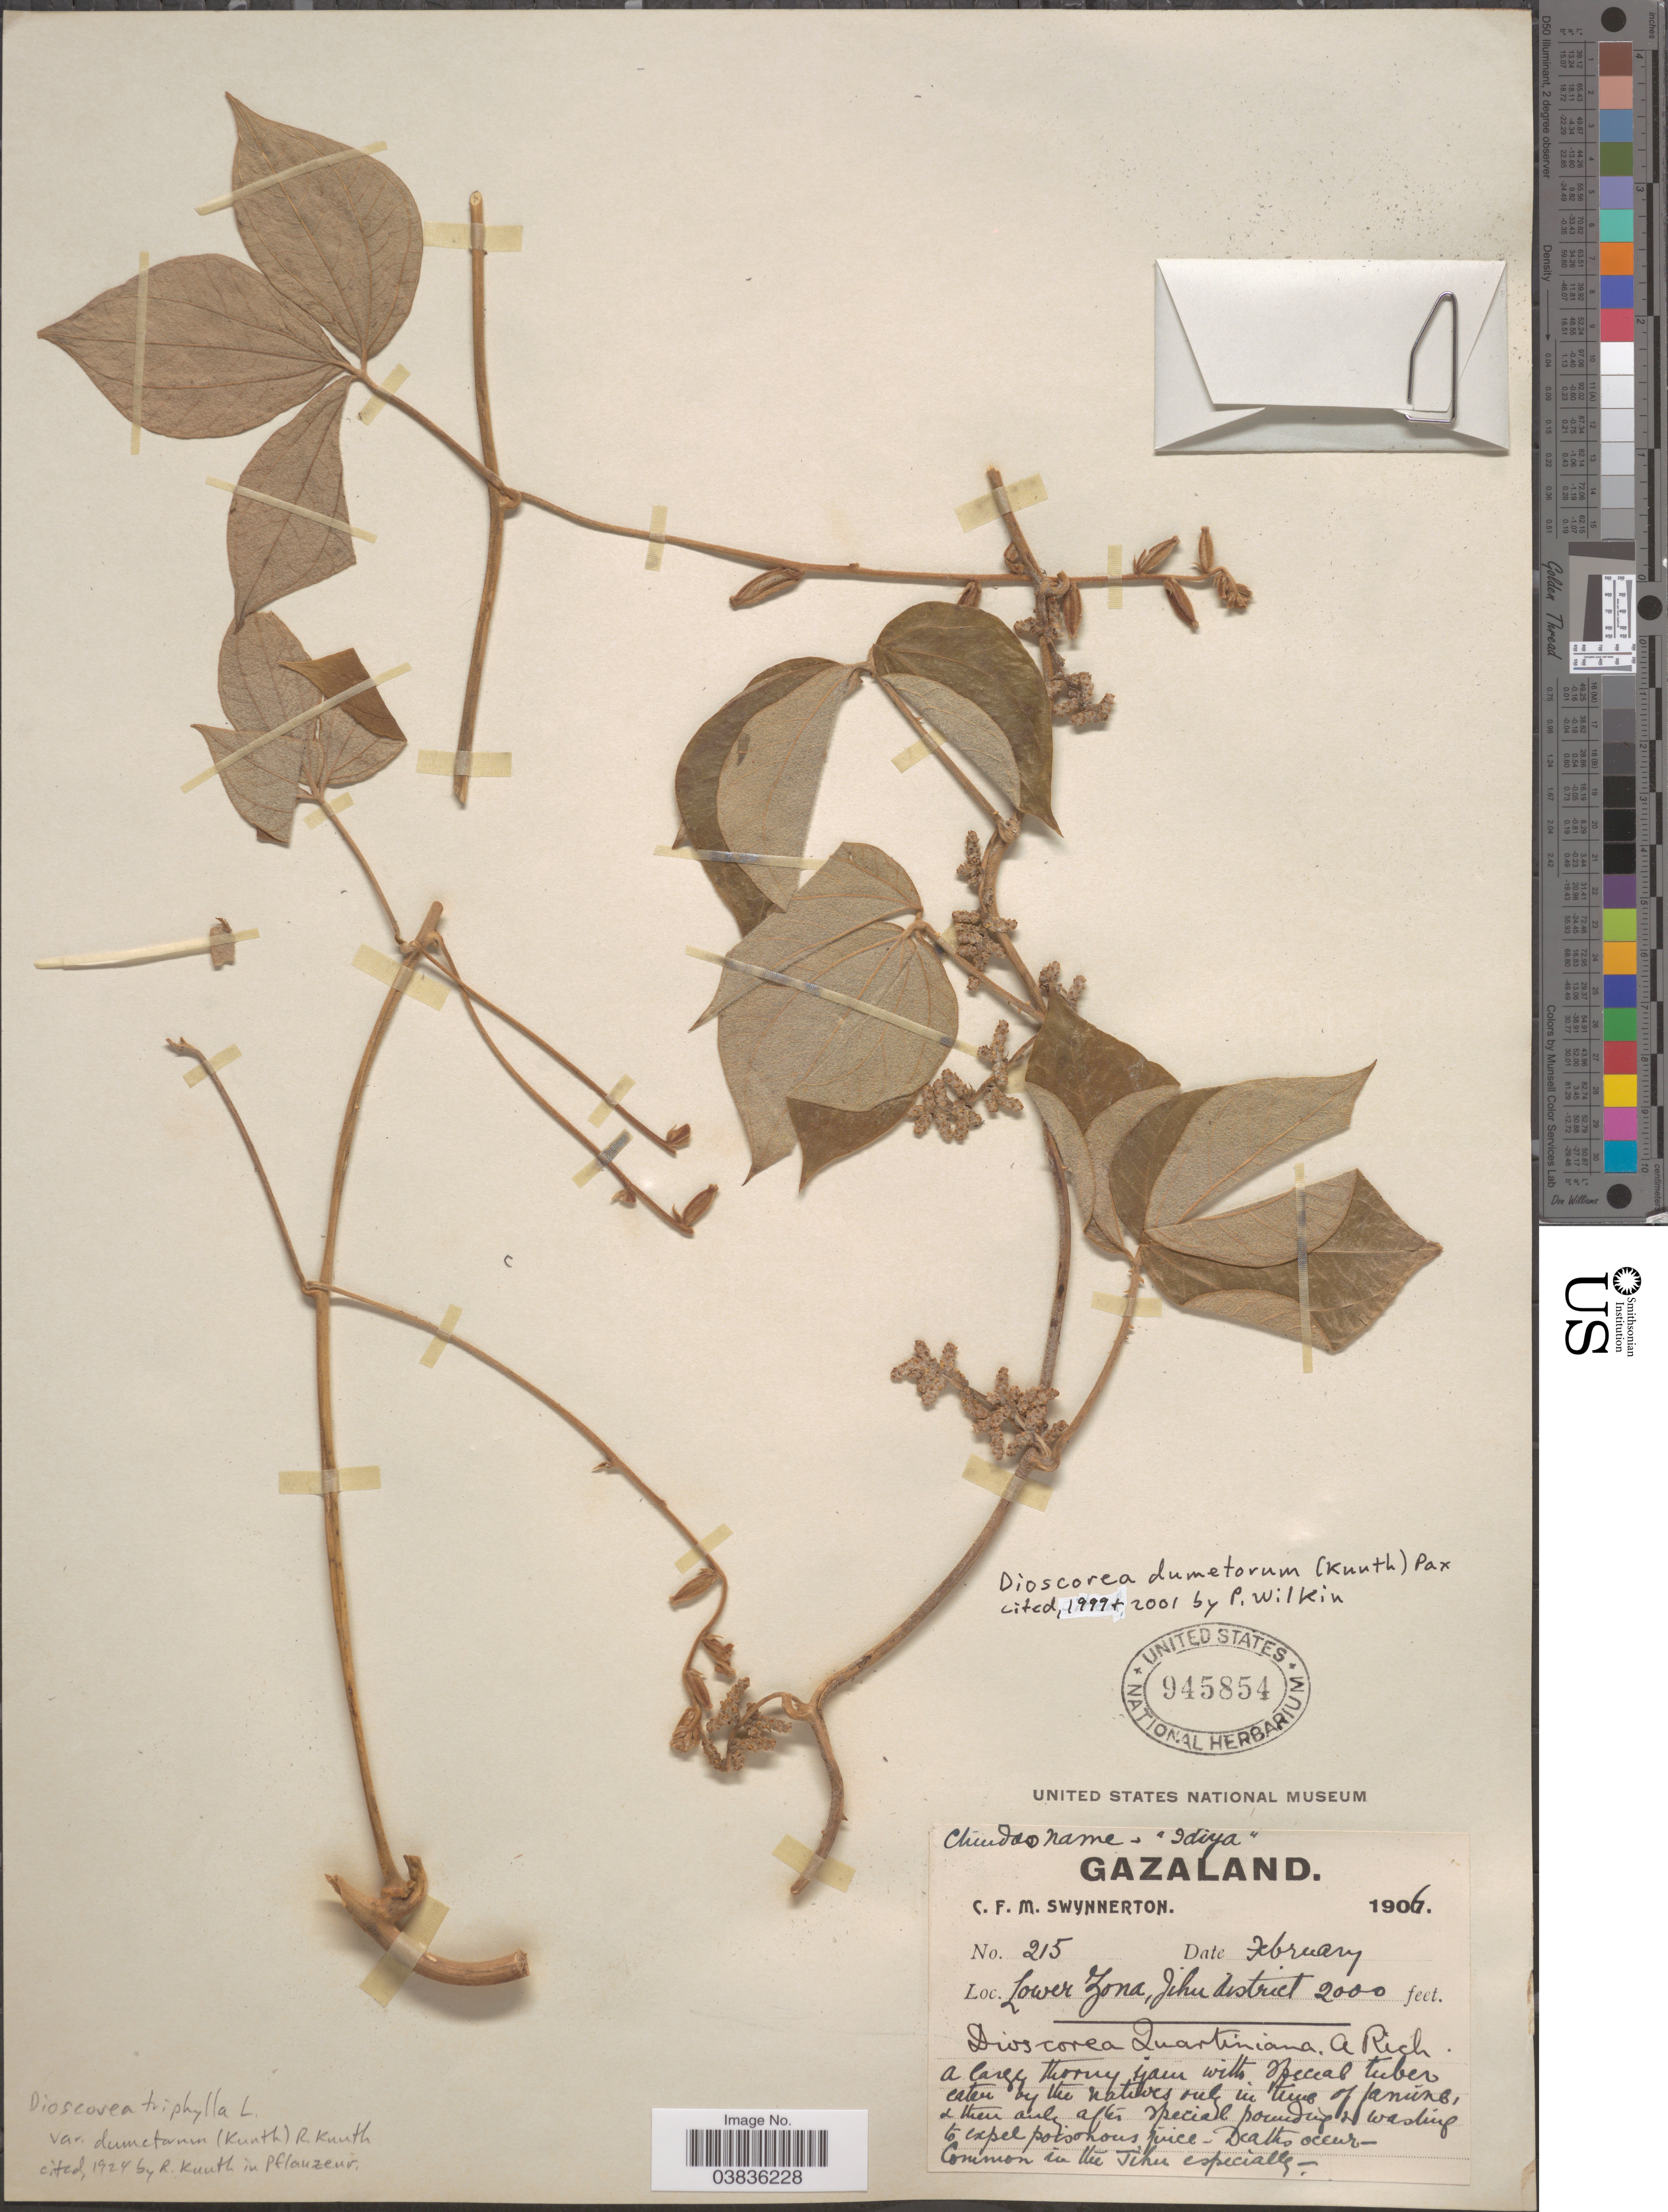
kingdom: Plantae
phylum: Tracheophyta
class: Liliopsida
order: Dioscoreales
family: Dioscoreaceae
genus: Dioscorea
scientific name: Dioscorea dumetorum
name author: (Kunth) Pax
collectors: C. Swynnerton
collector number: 215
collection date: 1906-02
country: Mozambique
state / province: Gaza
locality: Gazaland. Lower Zona, Jihu district.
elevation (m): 610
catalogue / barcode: US 945854